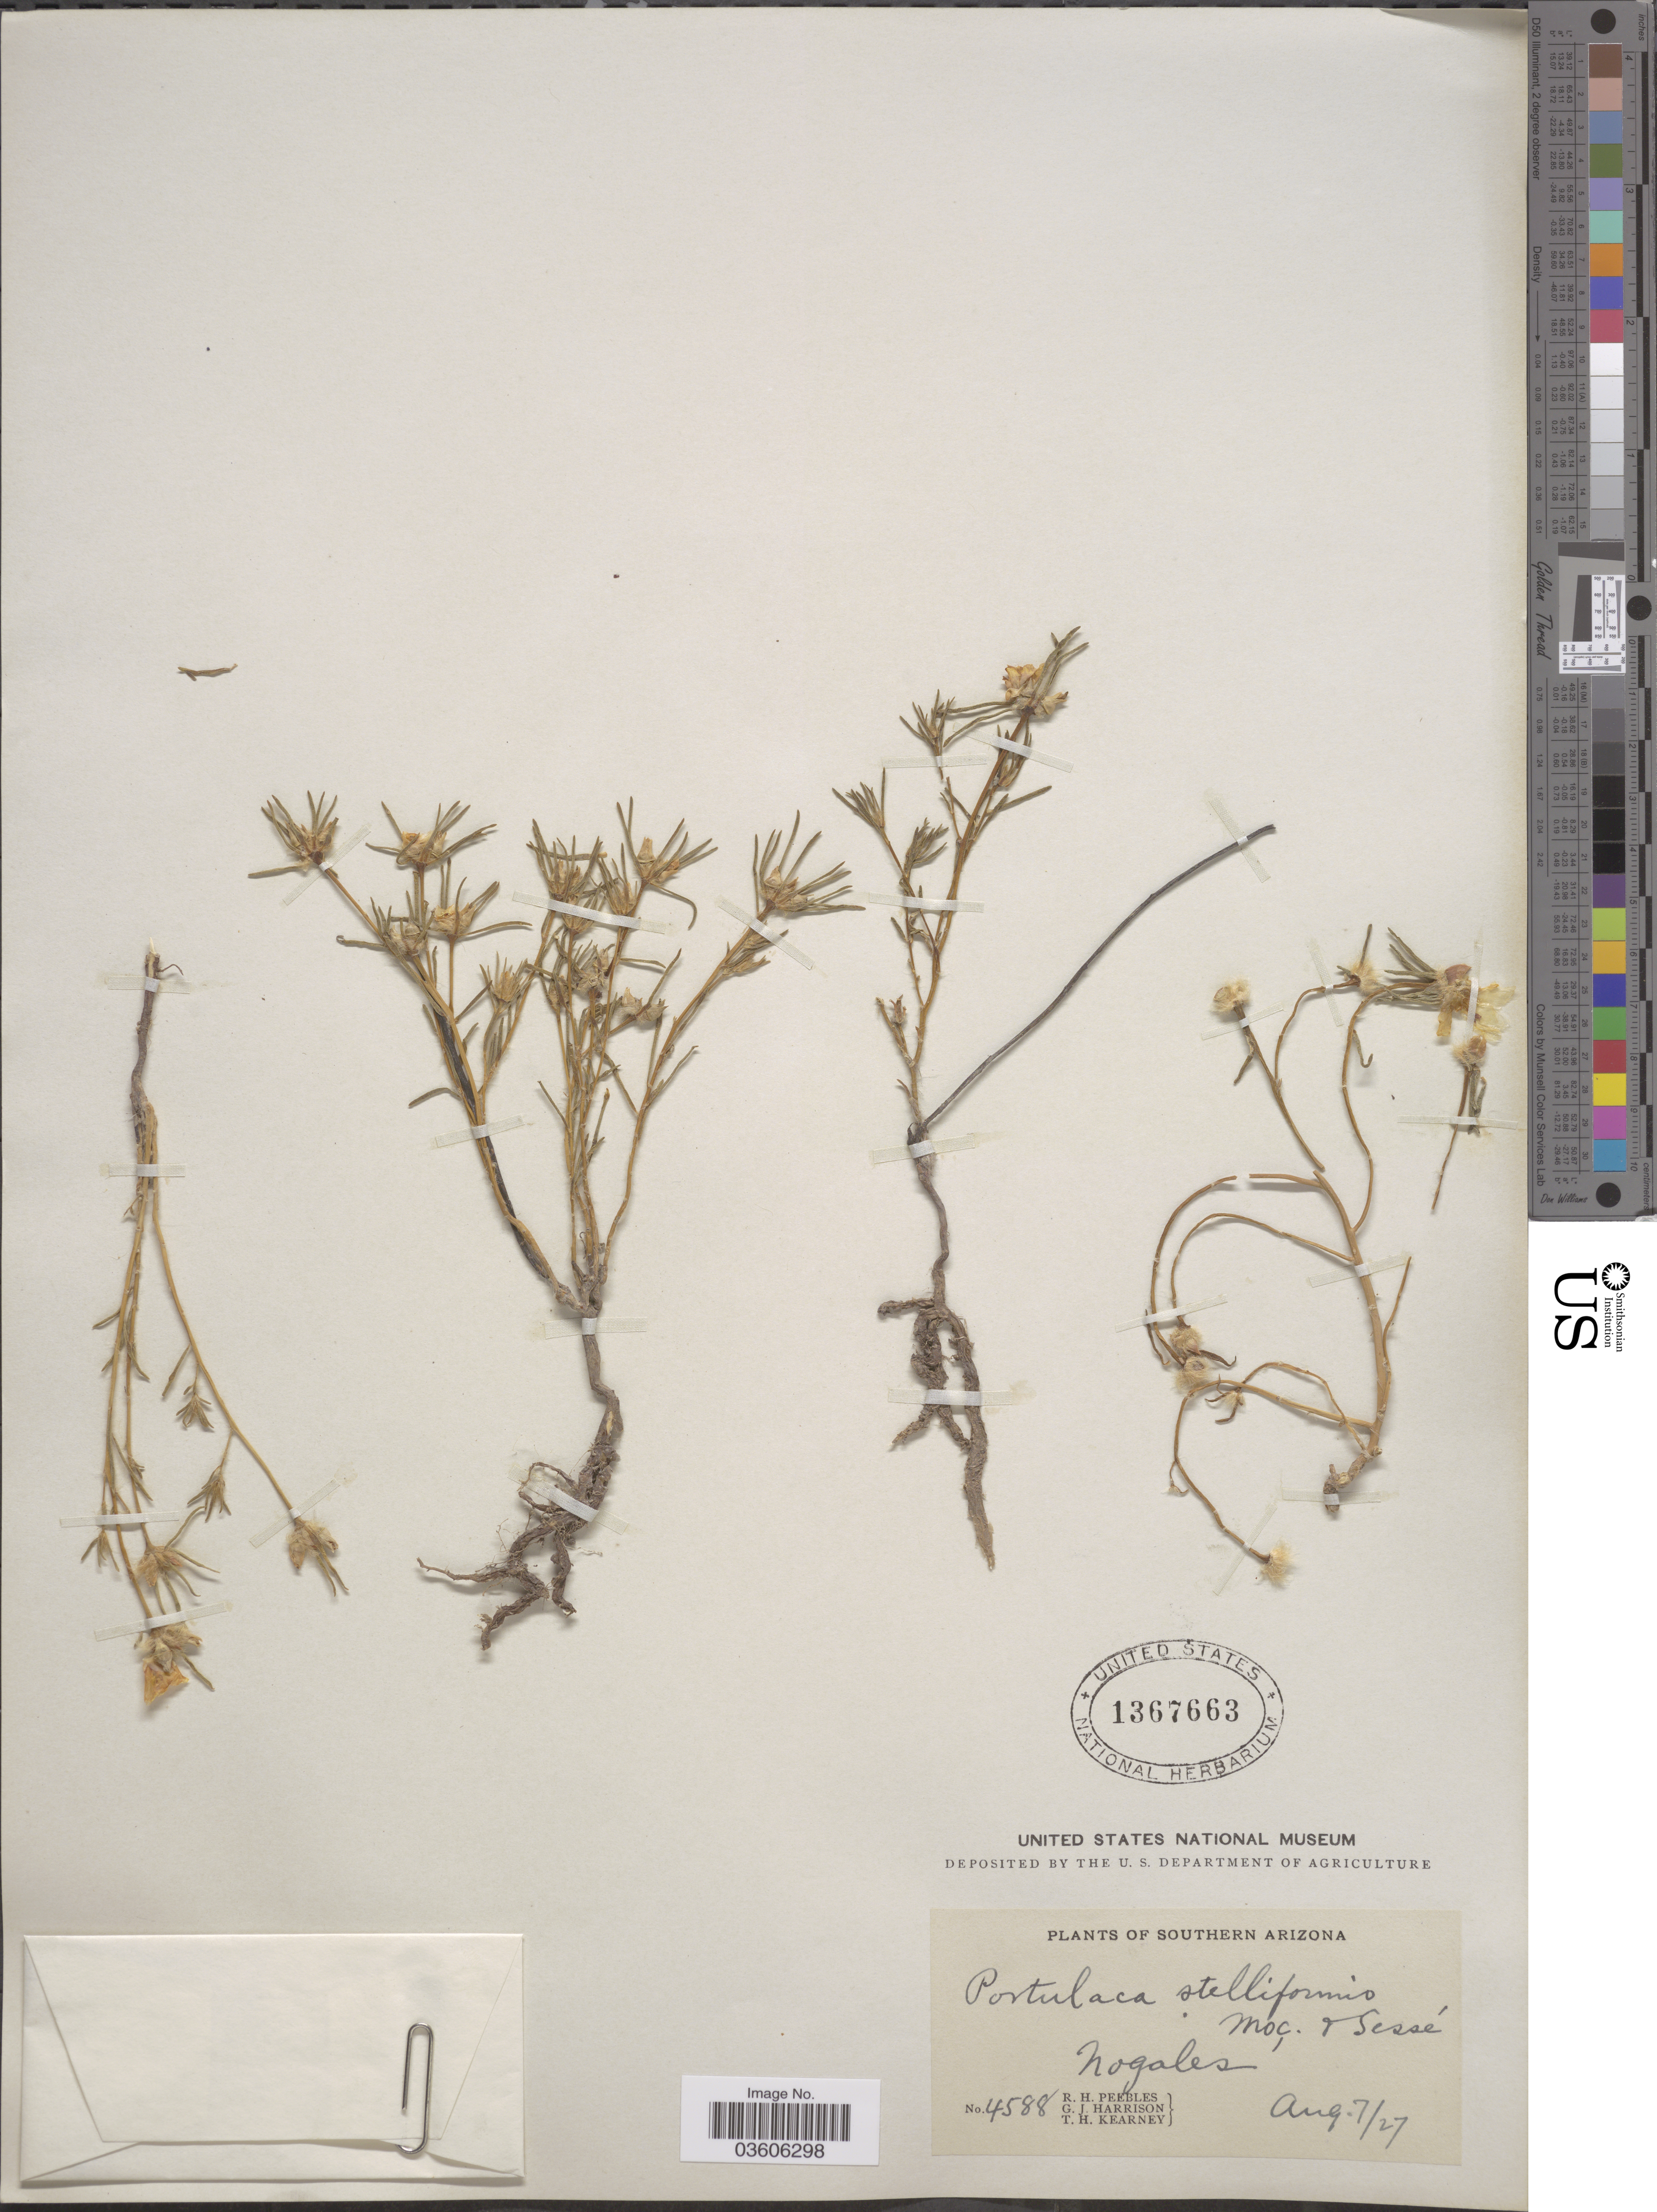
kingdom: Plantae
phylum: Tracheophyta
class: Magnoliopsida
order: Caryophyllales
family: Portulacaceae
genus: Portulaca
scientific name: Portulaca stelliformis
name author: DC.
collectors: R. H. Peebles, G. J. Harrison & T. H. Kearney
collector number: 4588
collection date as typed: Transcribed d/m/y: 7/8/27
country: United States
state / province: Arizona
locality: Southern Arizona. Nogales.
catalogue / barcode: US 1367663